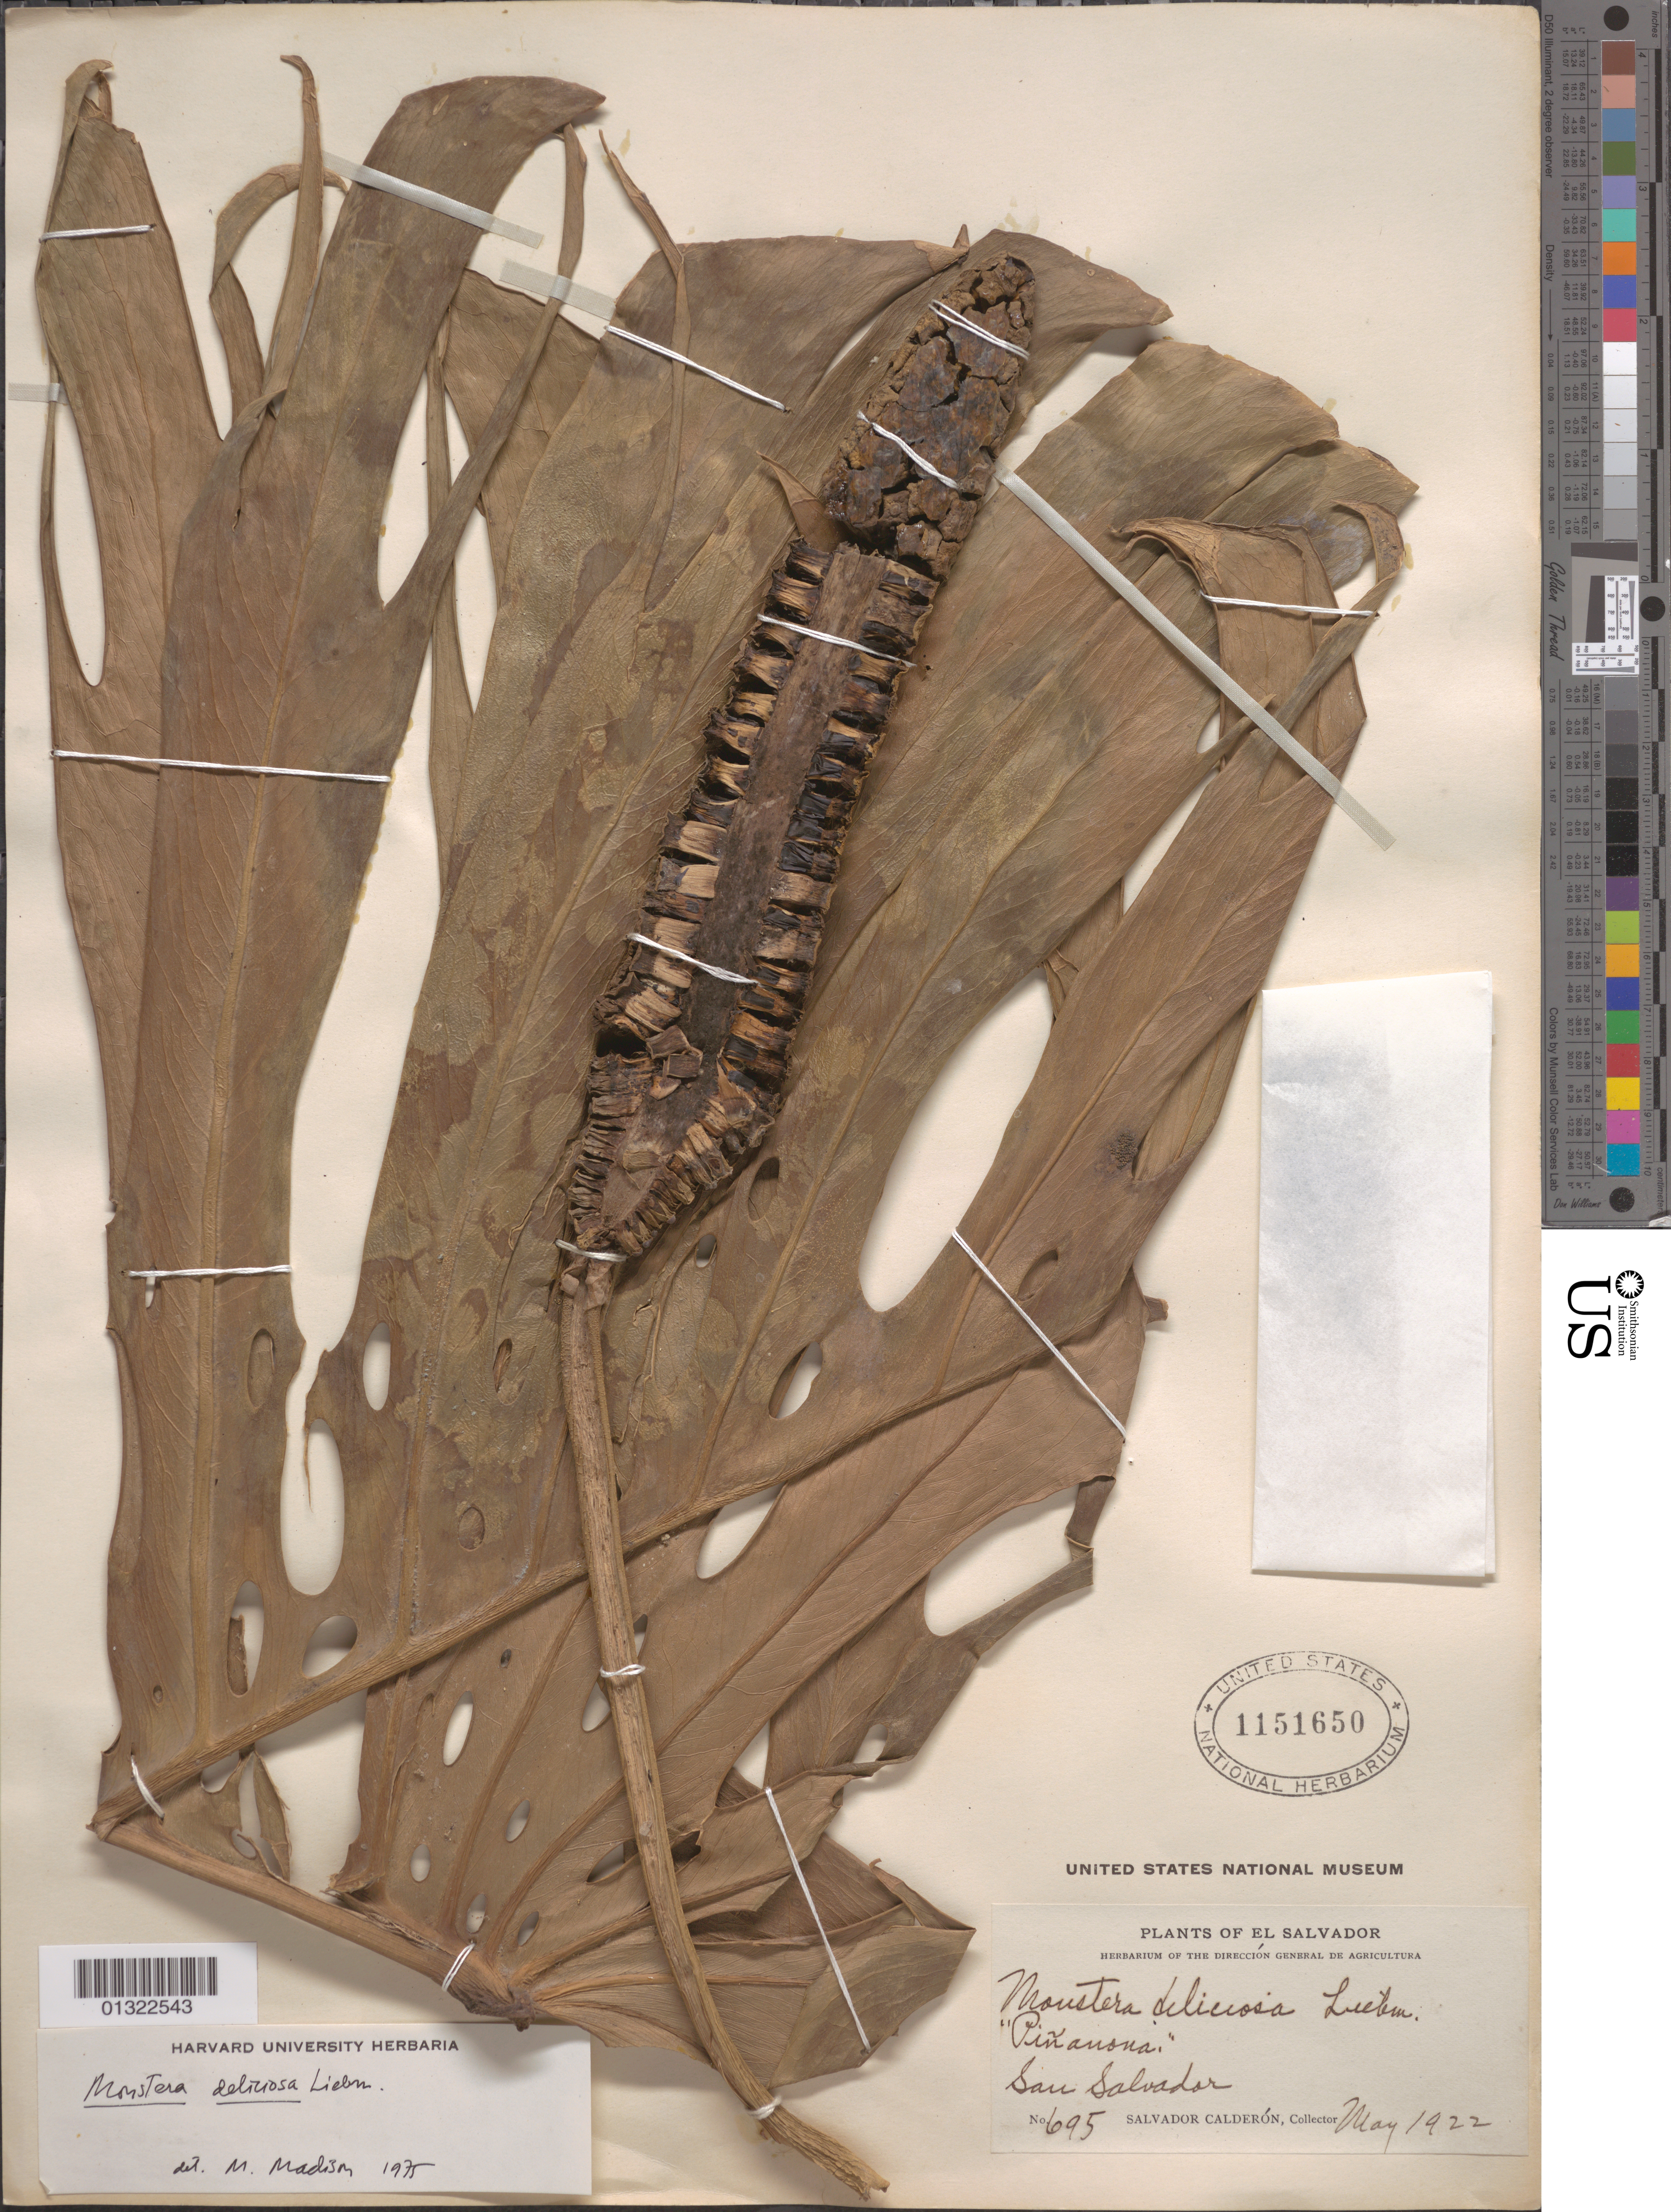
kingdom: Plantae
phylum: Tracheophyta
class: Liliopsida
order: Alismatales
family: Araceae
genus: Monstera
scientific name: Monstera deliciosa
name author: Liebm.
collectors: S. Calderón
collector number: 695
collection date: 1922-05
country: El Salvador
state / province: San Salvador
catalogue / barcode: US 1151650